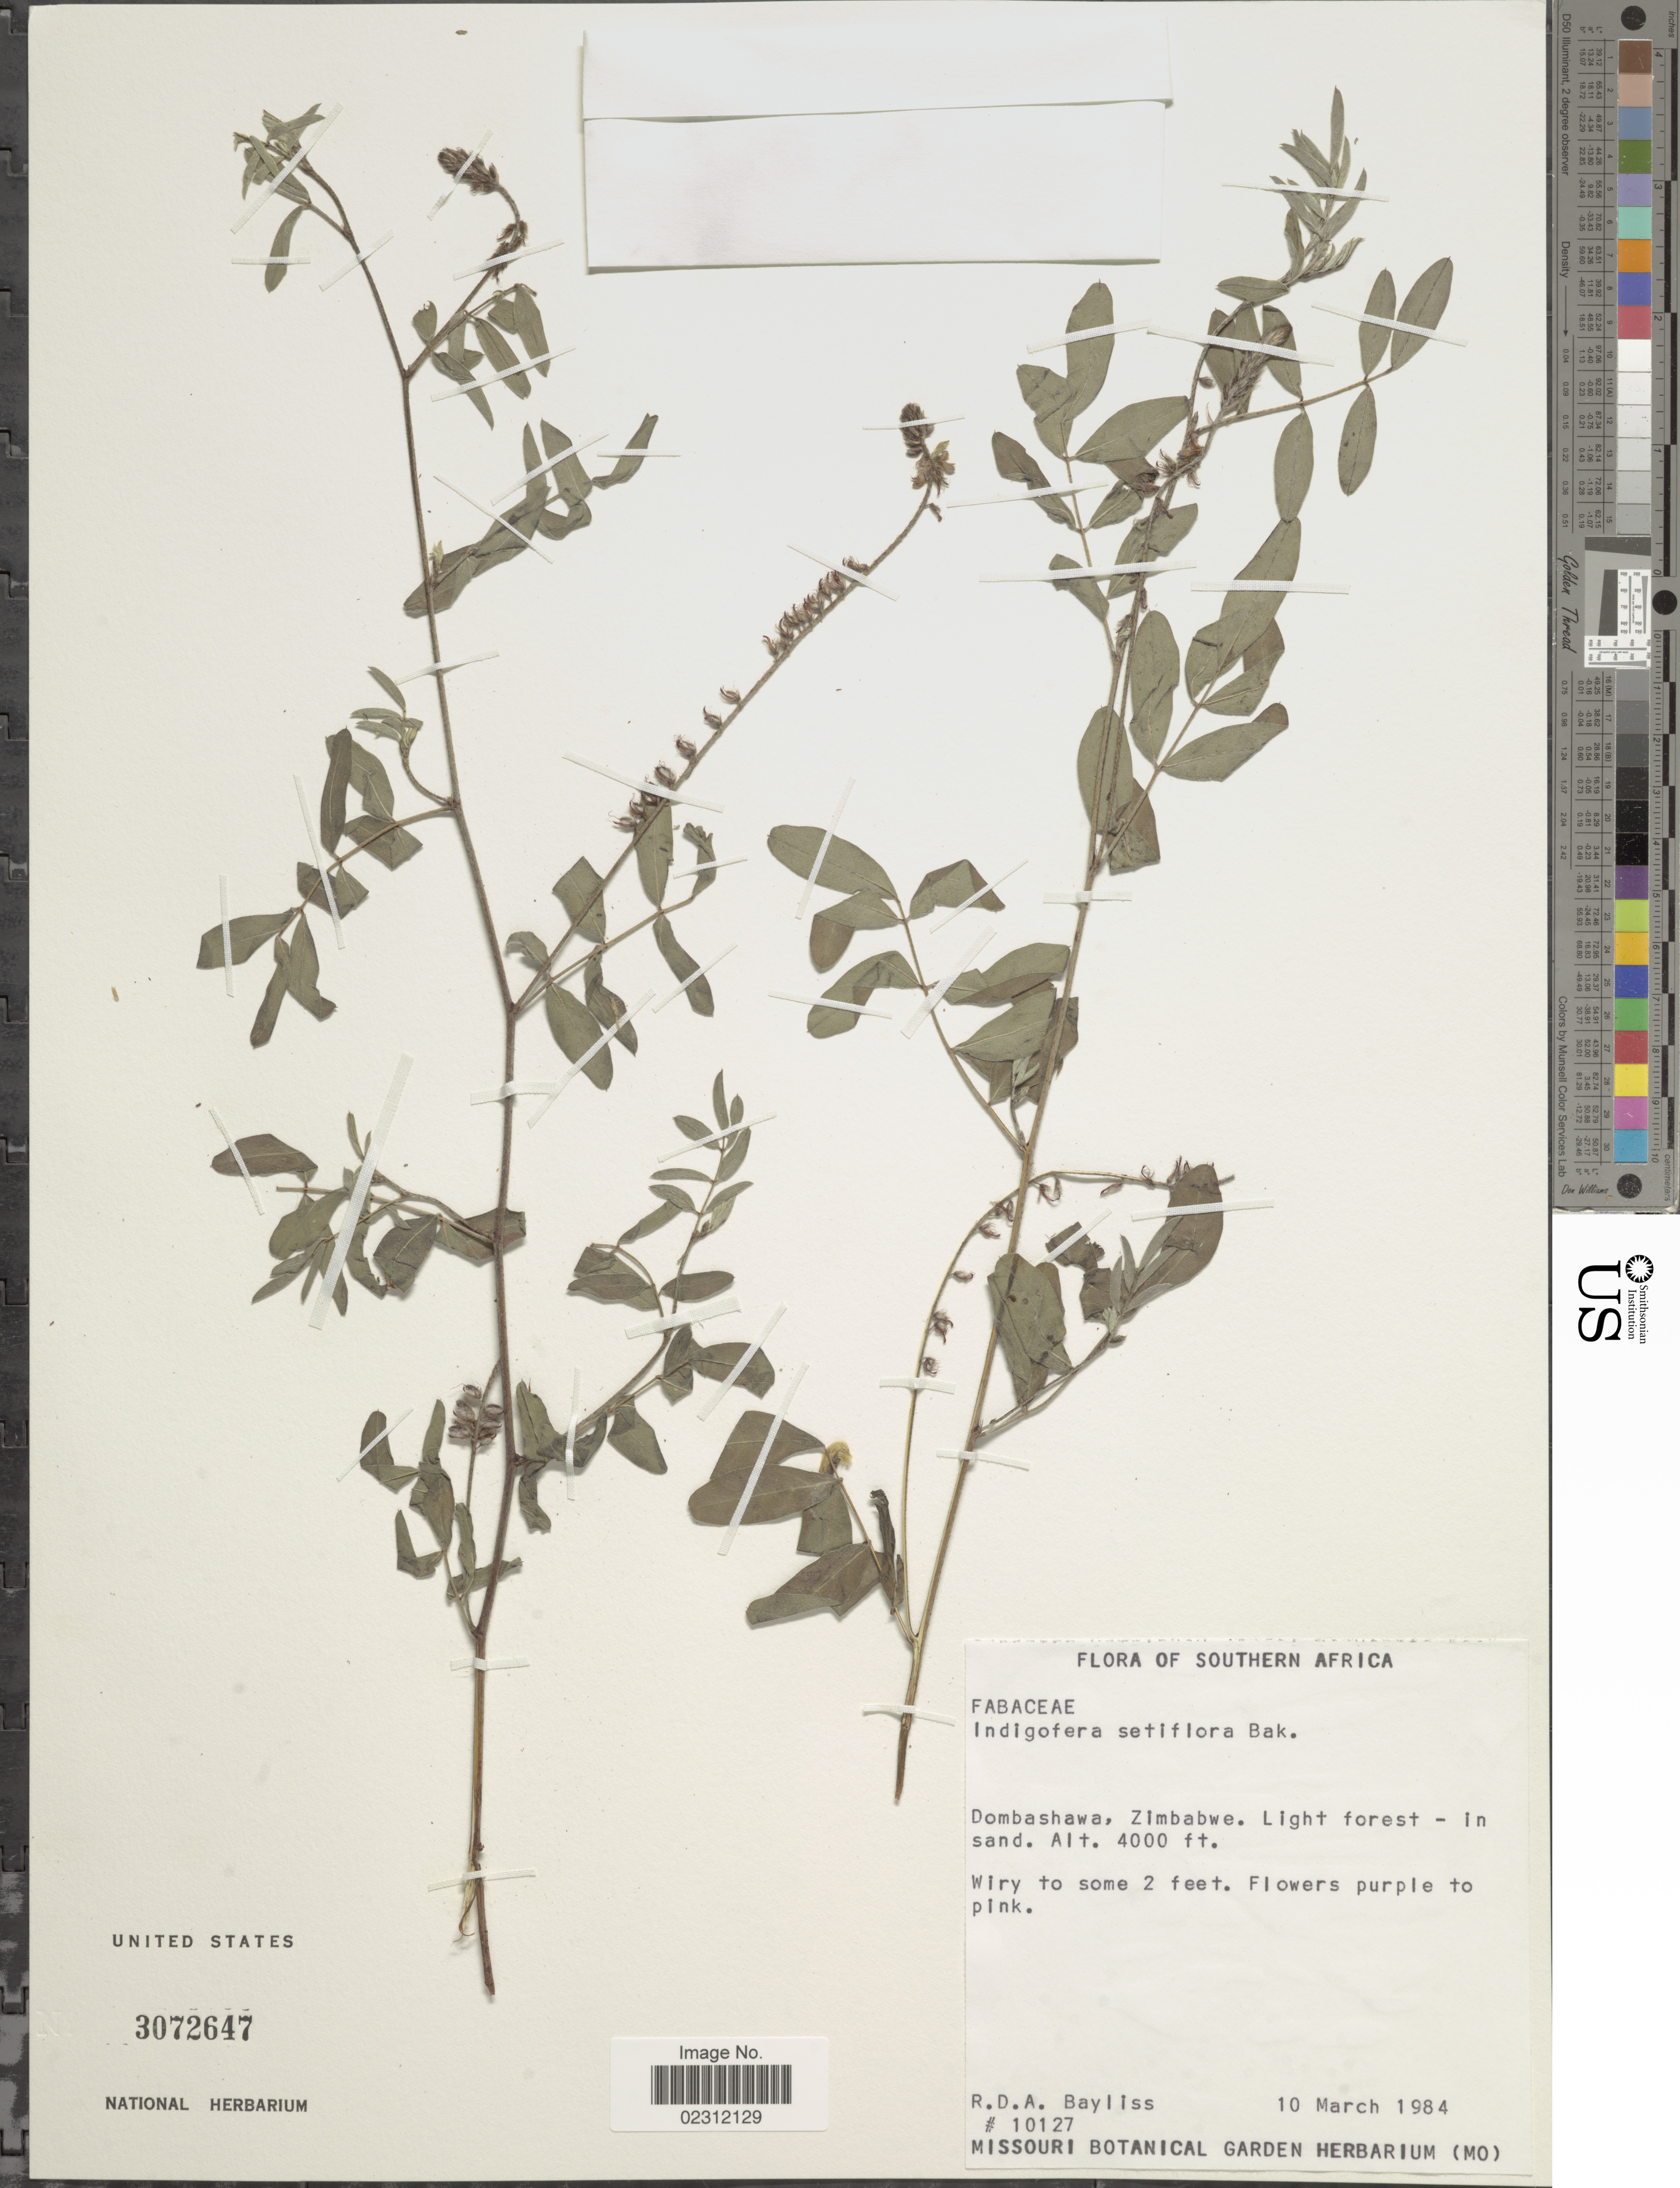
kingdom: Plantae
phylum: Tracheophyta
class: Magnoliopsida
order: Fabales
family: Fabaceae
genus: Indigofera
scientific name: Indigofera setiflora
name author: Baker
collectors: R. Bayliss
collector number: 10127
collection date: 1984-03-10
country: Zimbabwe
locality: Southern Africa, Dombashawa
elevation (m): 1219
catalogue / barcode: US 3072647